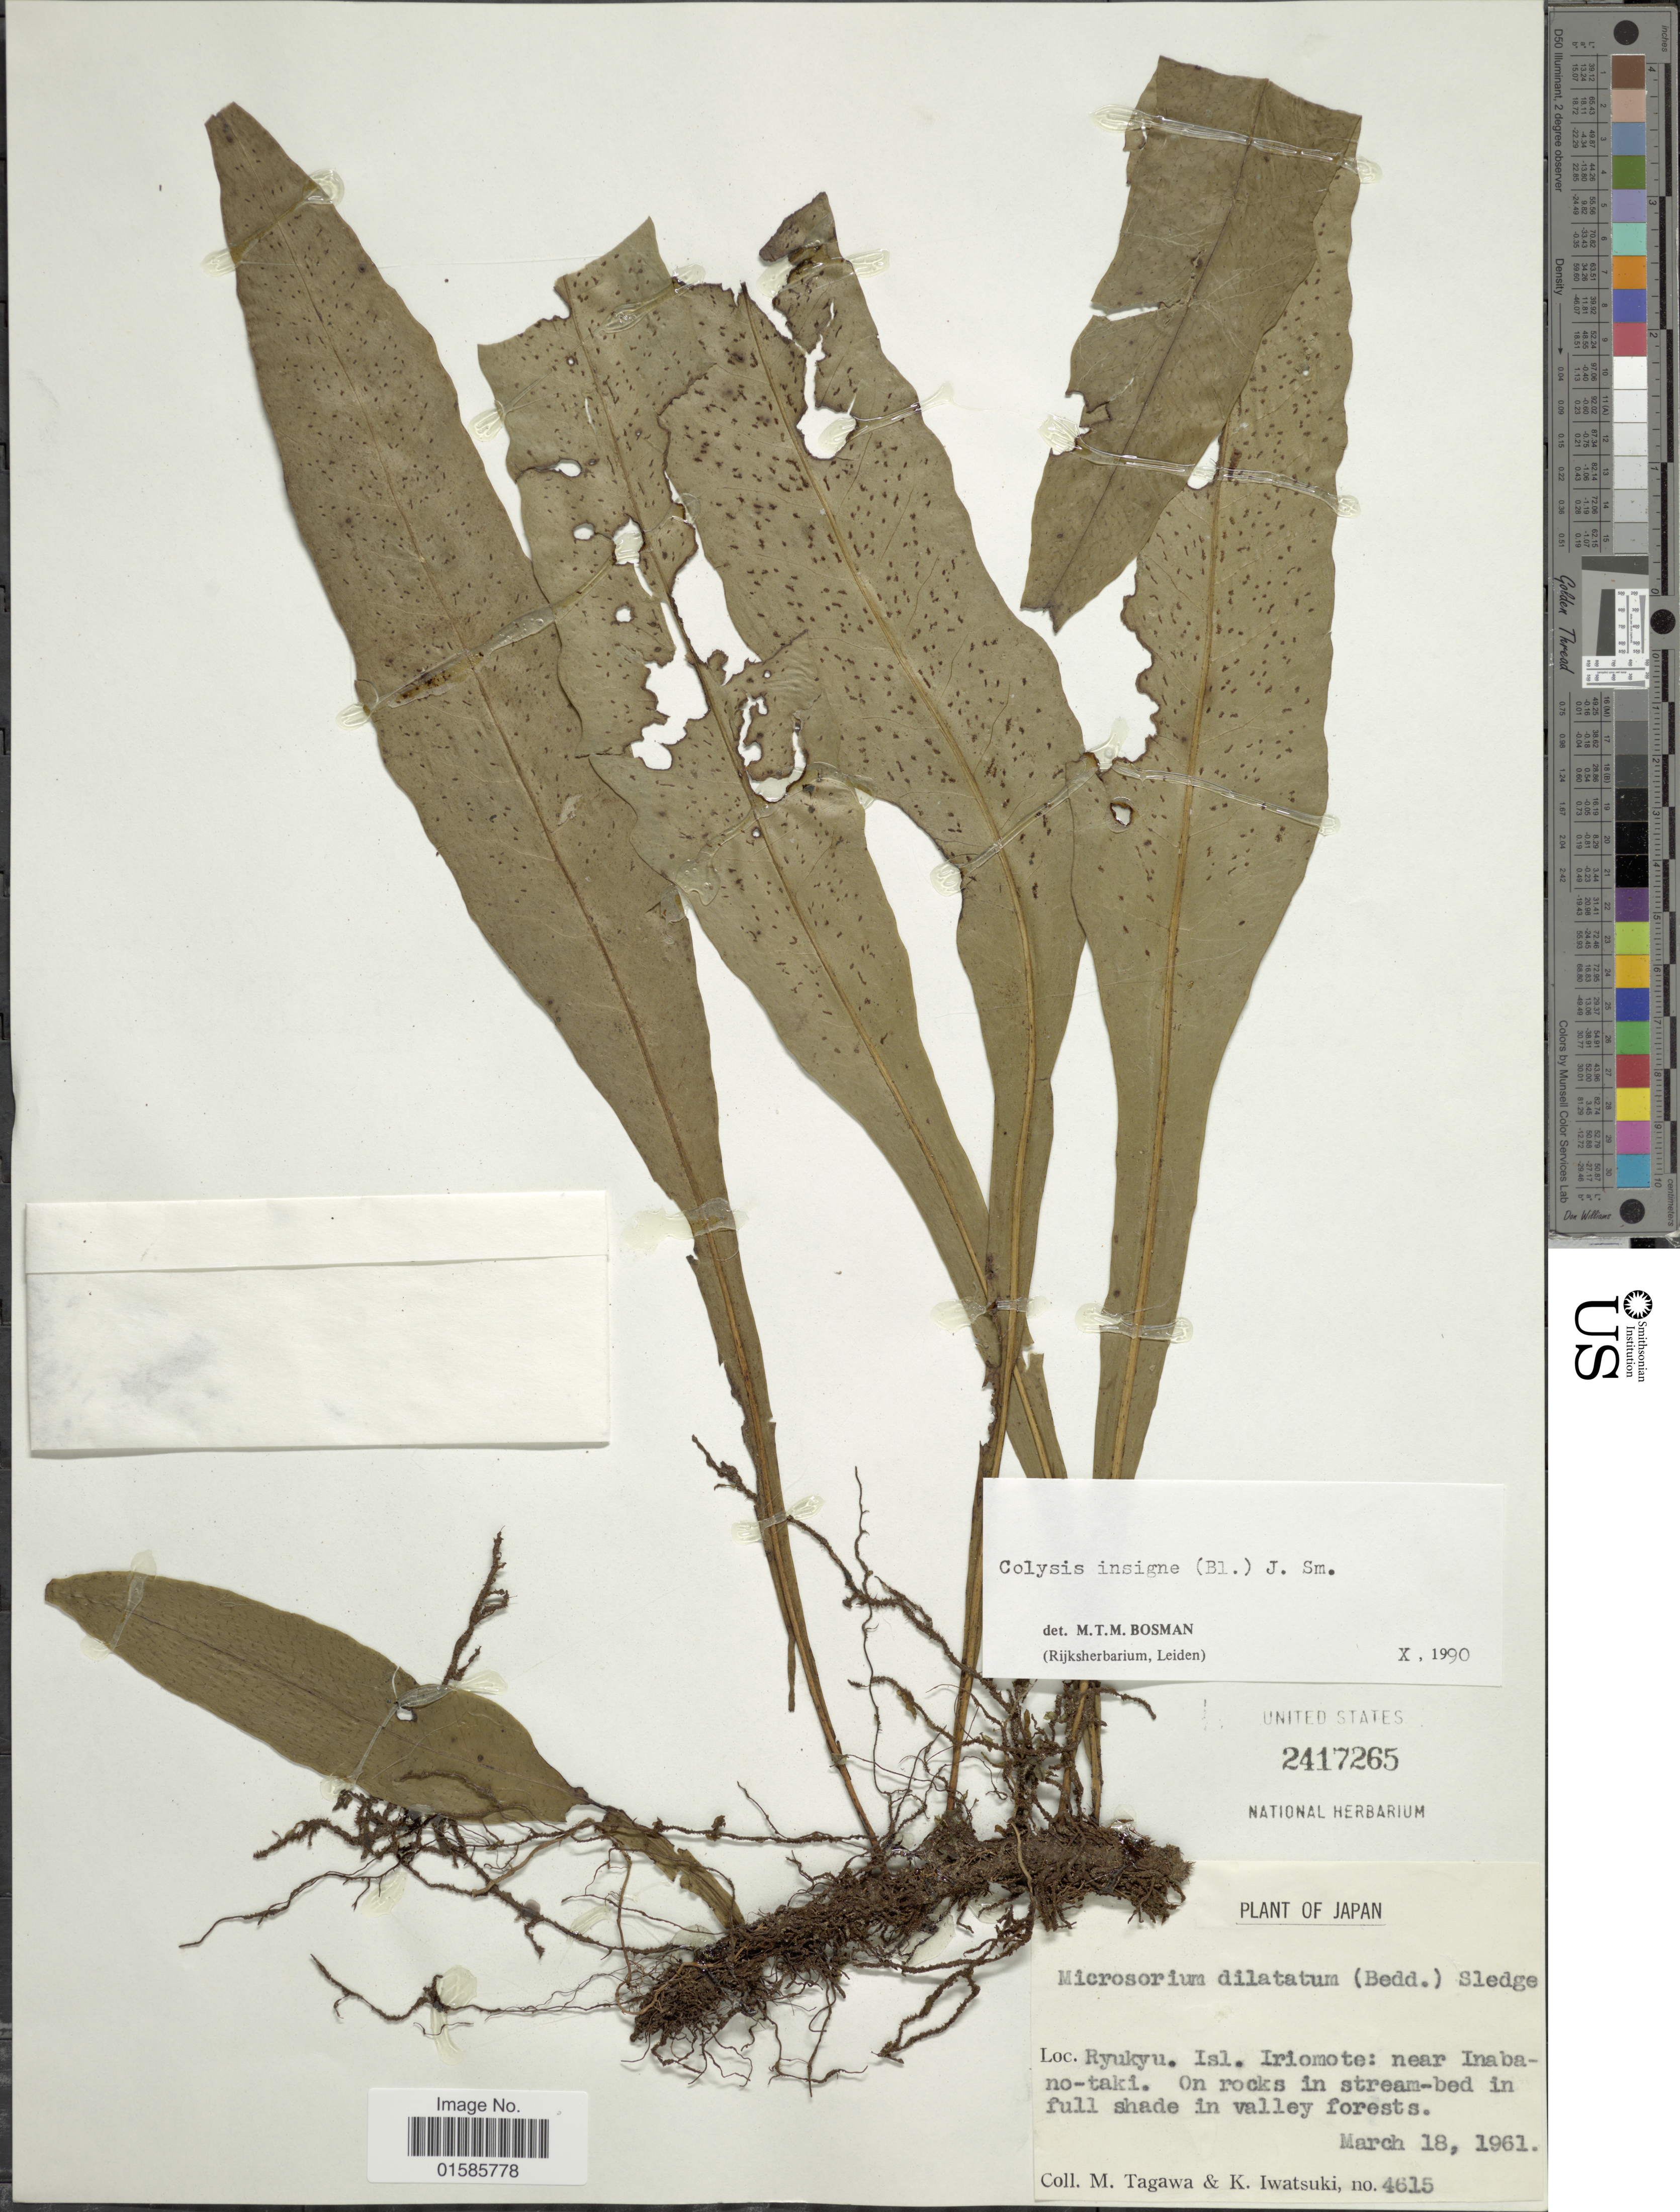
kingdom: Plantae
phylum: Tracheophyta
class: Polypodiopsida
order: Polypodiales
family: Polypodiaceae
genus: Microsorum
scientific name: Microsorum insigne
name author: (Blume) Copel.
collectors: M. Tagawa & K. Iwatsuki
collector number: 4615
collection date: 1961-03-18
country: Japan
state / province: Okinawa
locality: Ryukyu Isl Iriomote: near Inabano-taki. On rocks in stream-bed in full shade in valley forests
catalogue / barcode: US 2417265